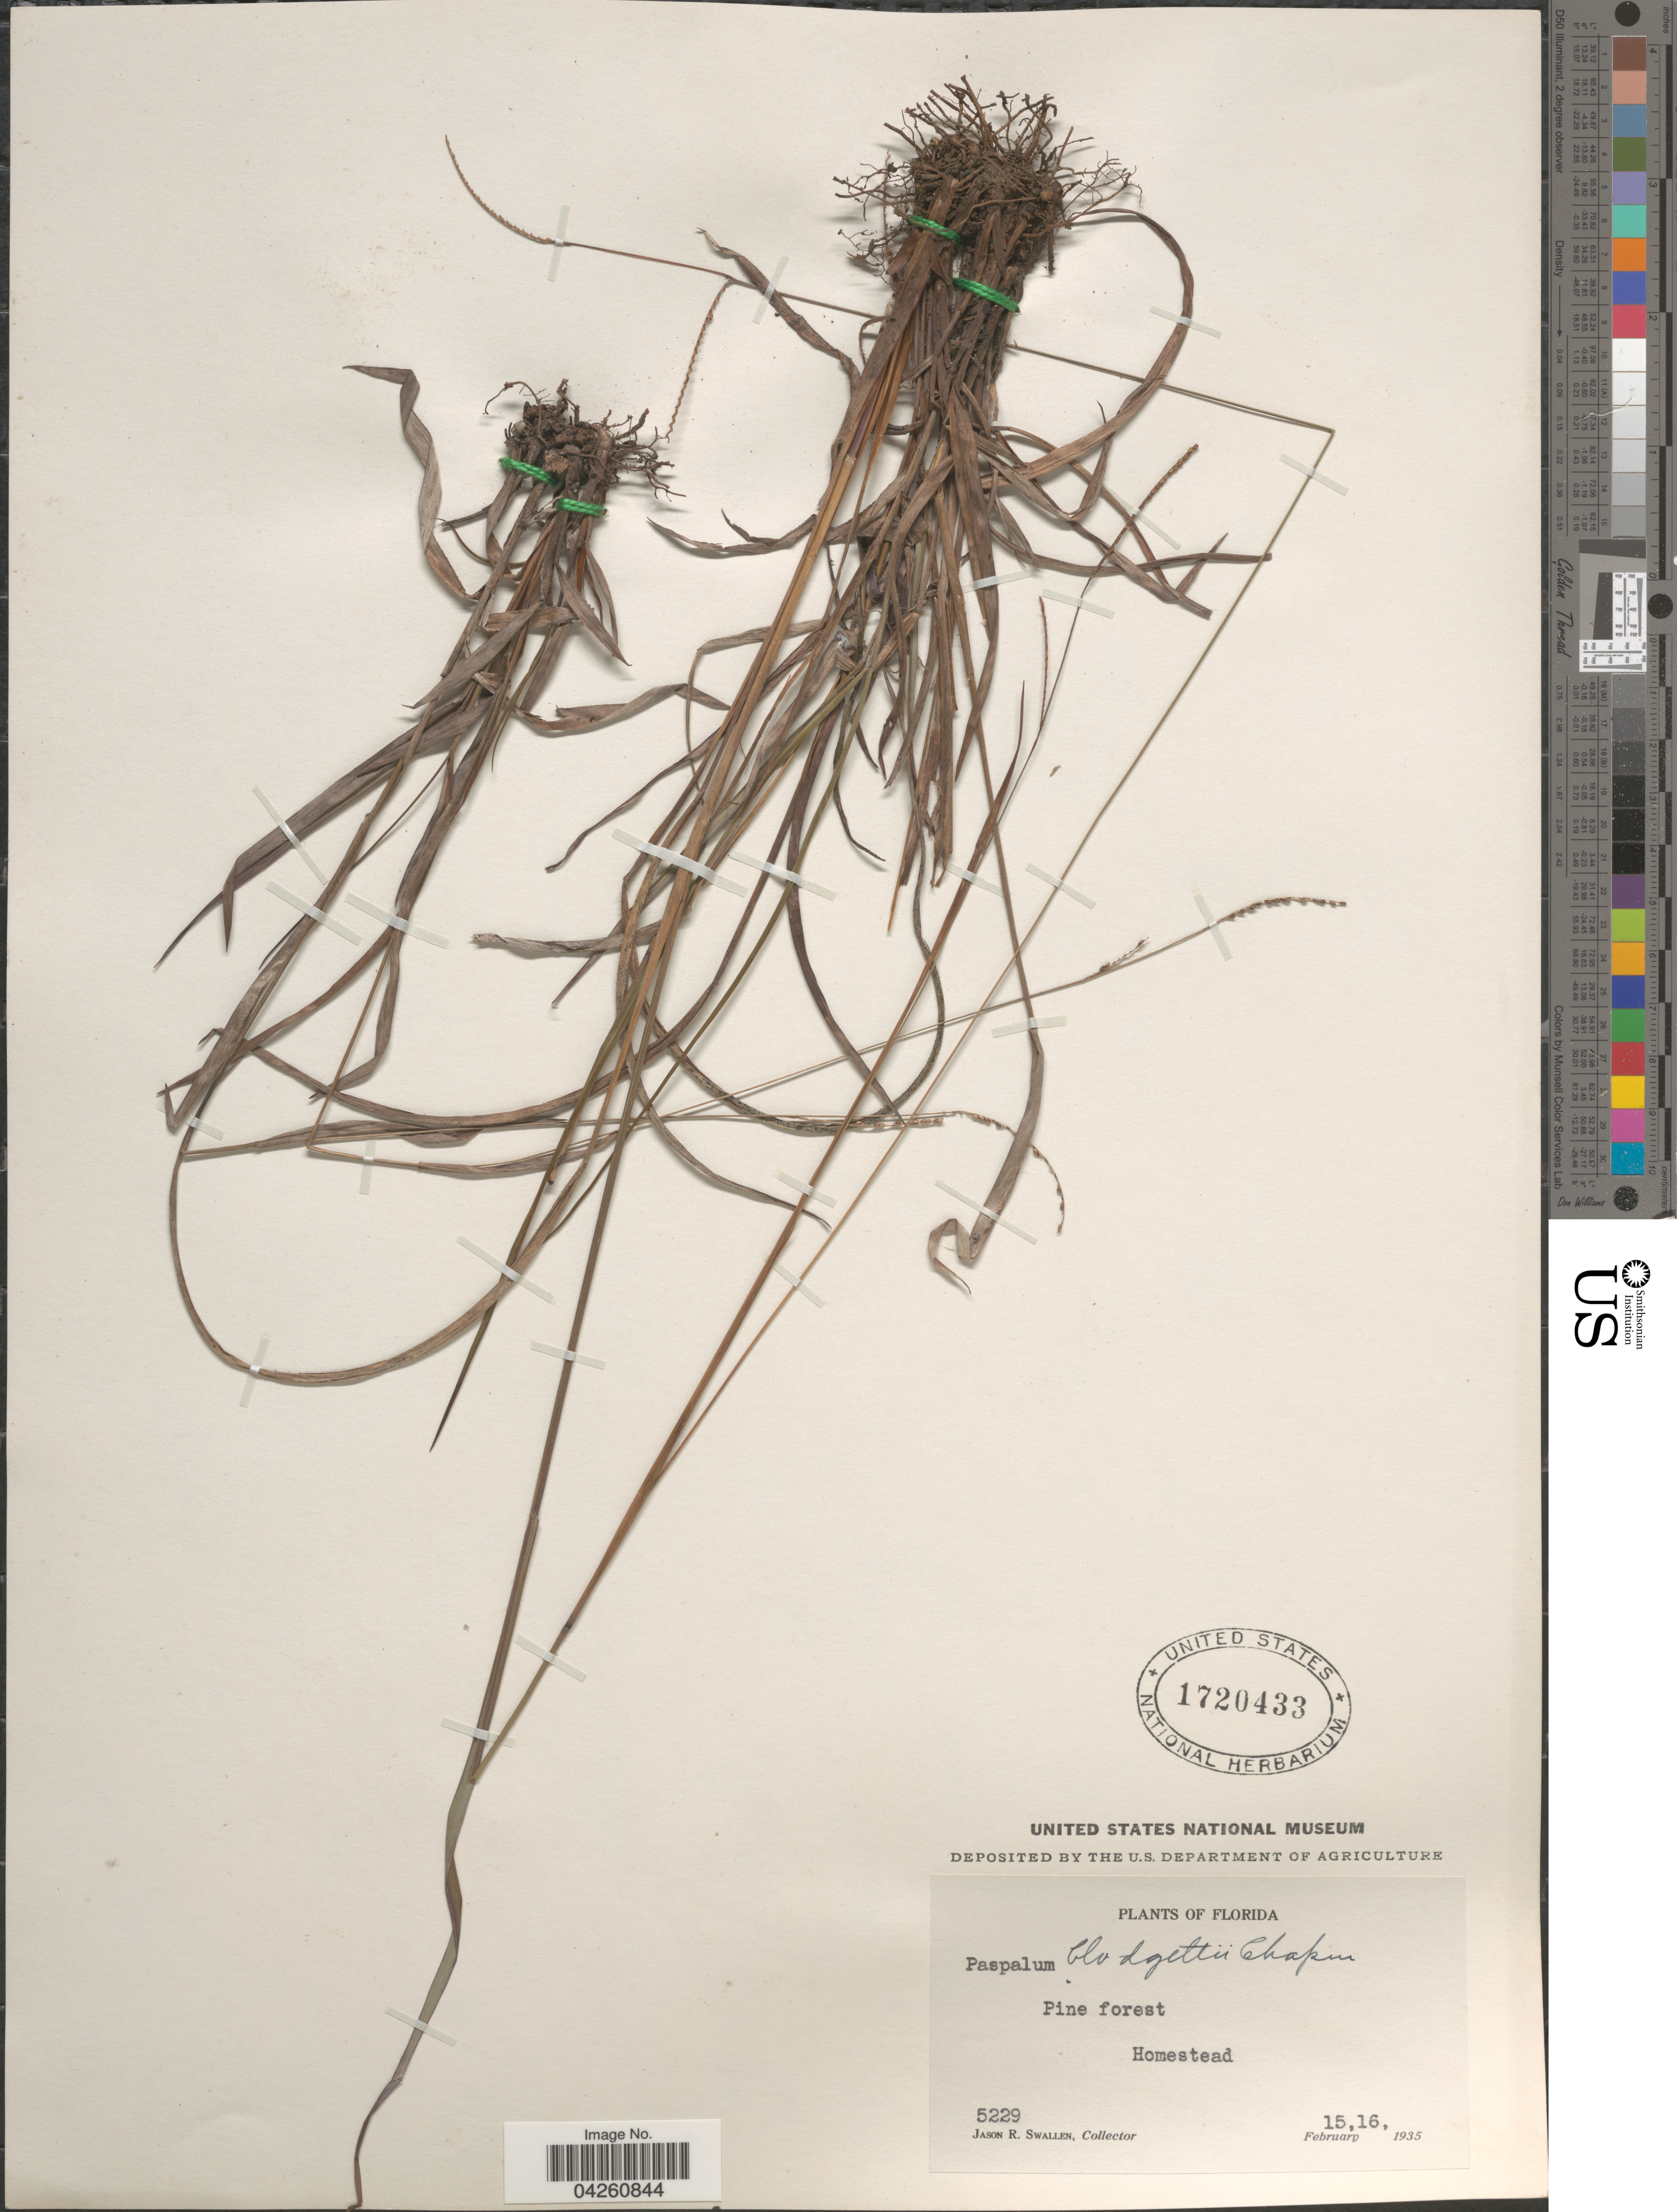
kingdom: Plantae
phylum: Tracheophyta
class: Liliopsida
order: Poales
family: Poaceae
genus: Paspalum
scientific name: Paspalum blodgettii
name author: Chapm.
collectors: J. R. Swallen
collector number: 5229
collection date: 1935-02-15/1935-02-16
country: United States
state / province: Florida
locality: Pine forest. Homestead.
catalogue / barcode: US 1720433